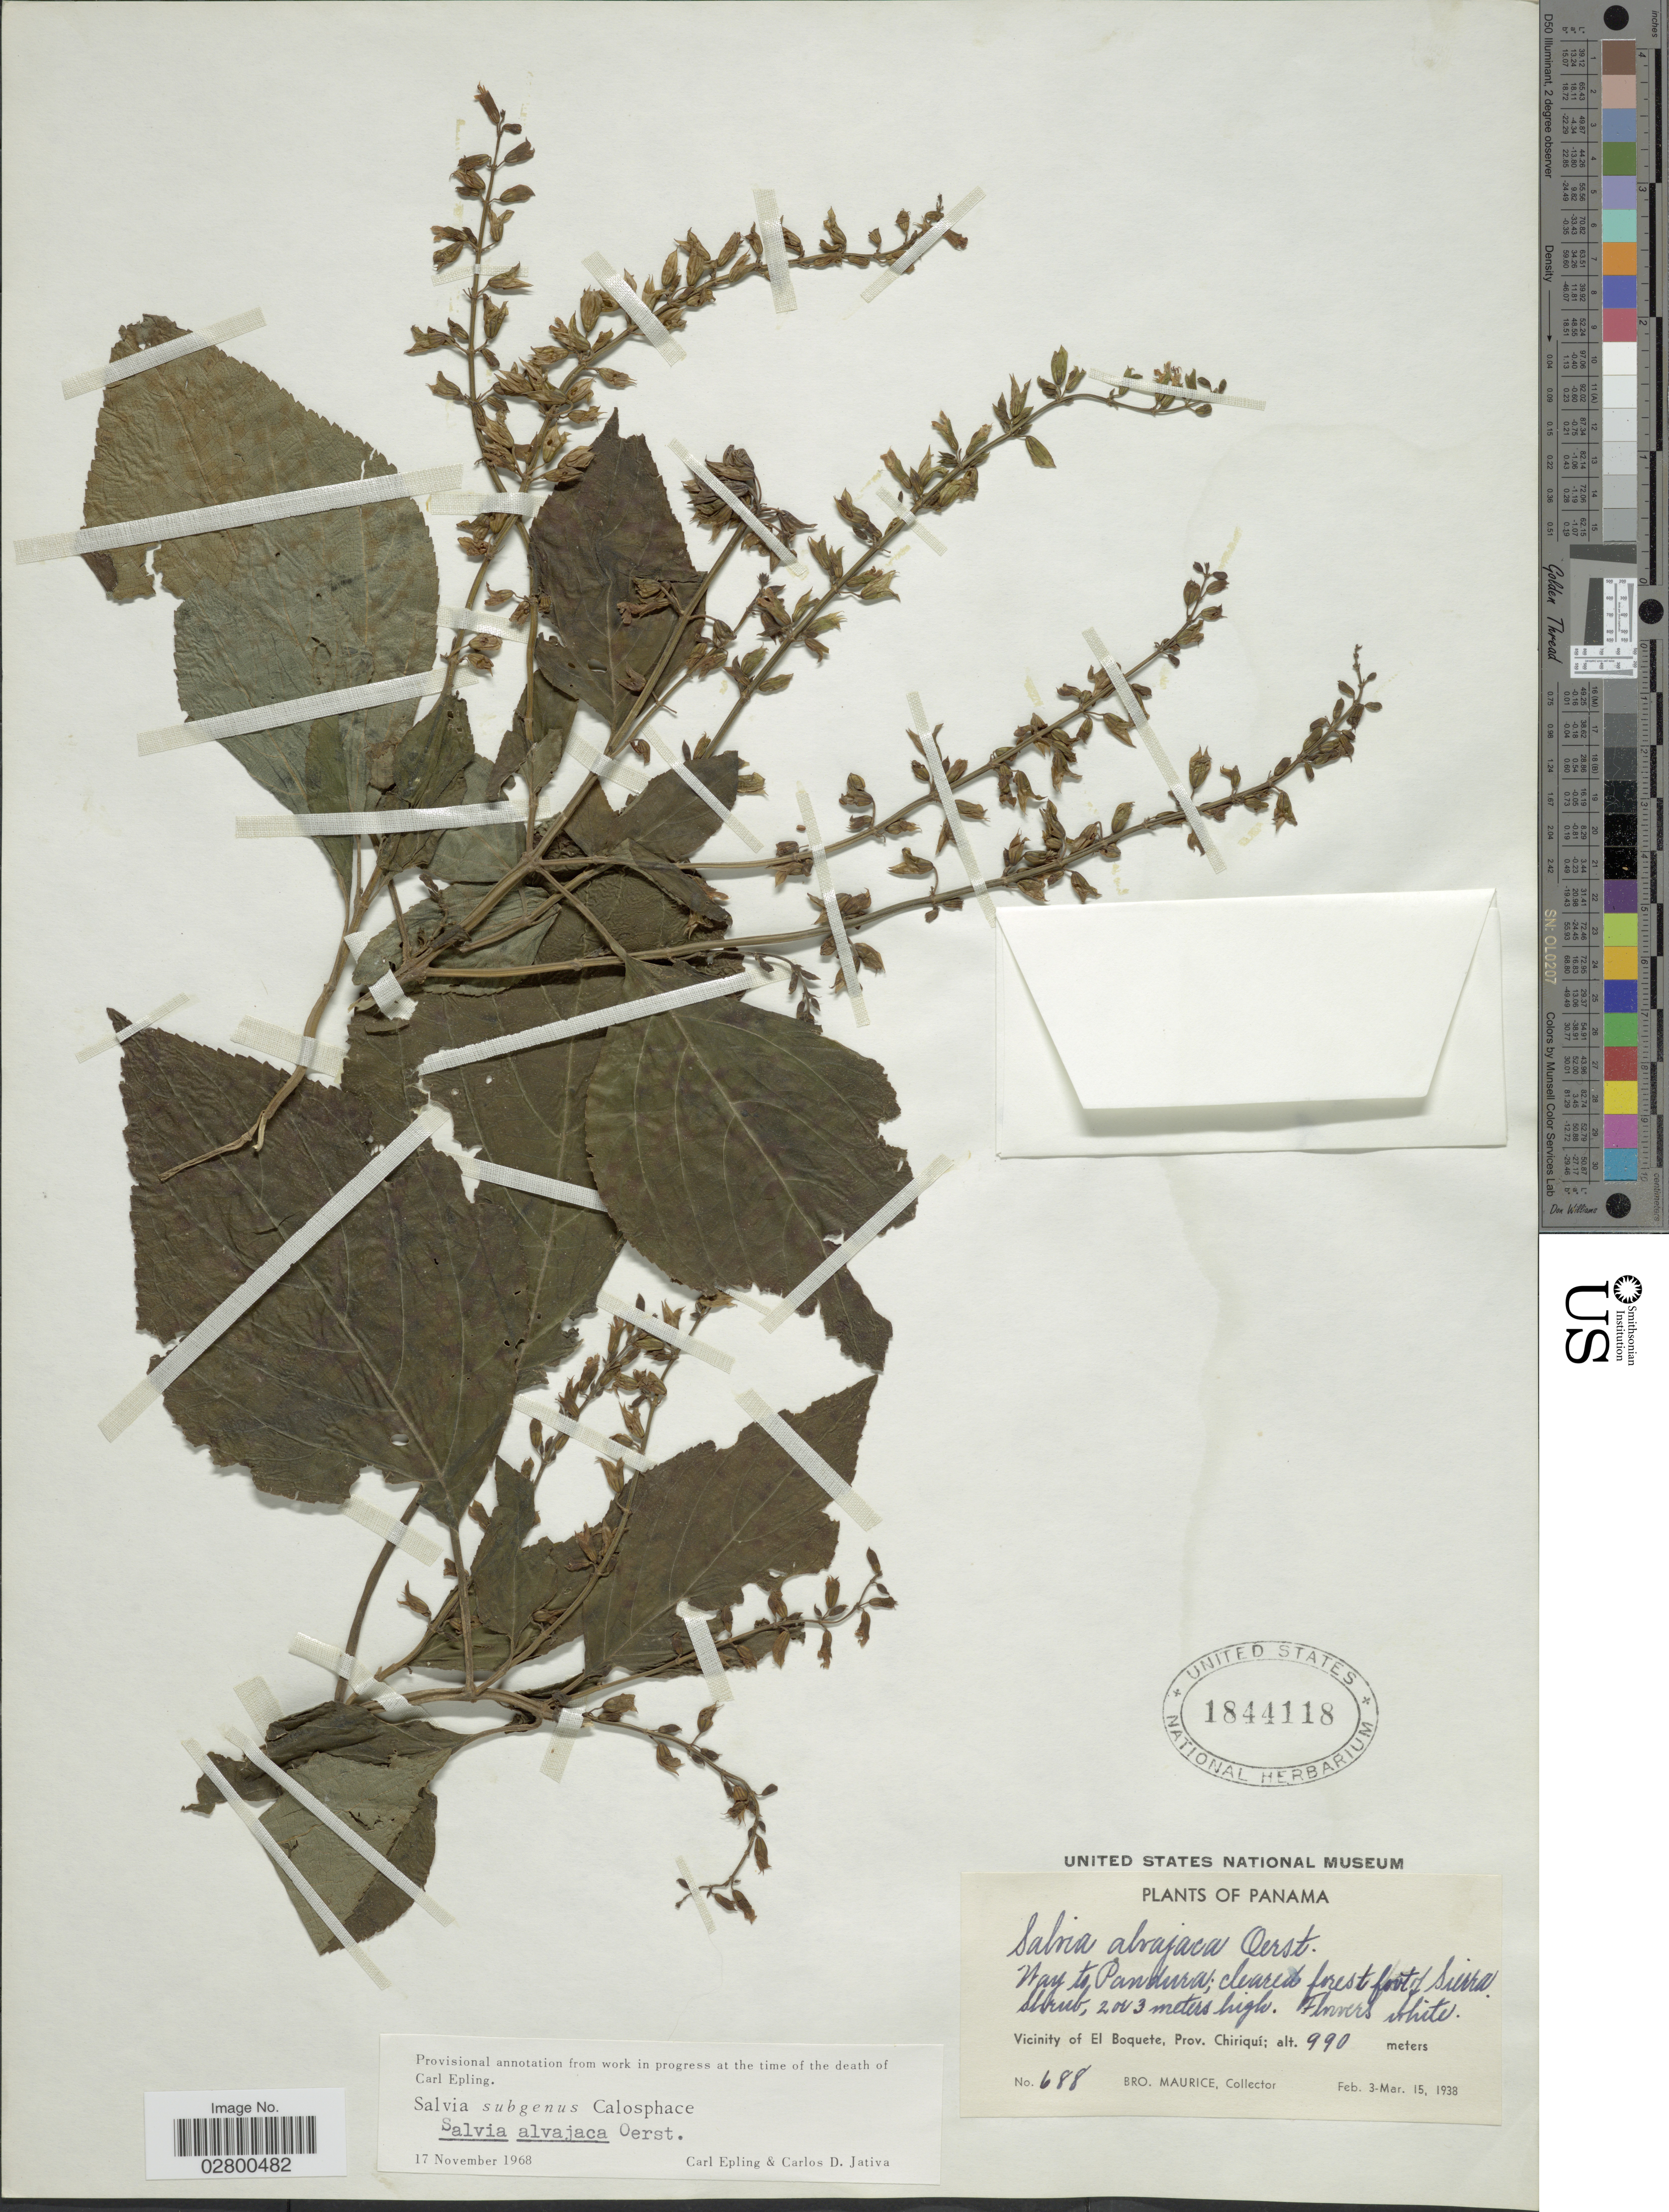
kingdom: Plantae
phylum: Tracheophyta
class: Magnoliopsida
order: Lamiales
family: Lamiaceae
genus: Salvia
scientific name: Salvia alvajaca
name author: Oerst.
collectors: B. Maurice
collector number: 688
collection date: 1938-02-03/1938-03-15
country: Panama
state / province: Chiriqui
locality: Vicinity of El Boquete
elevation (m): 990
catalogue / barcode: US 1844118